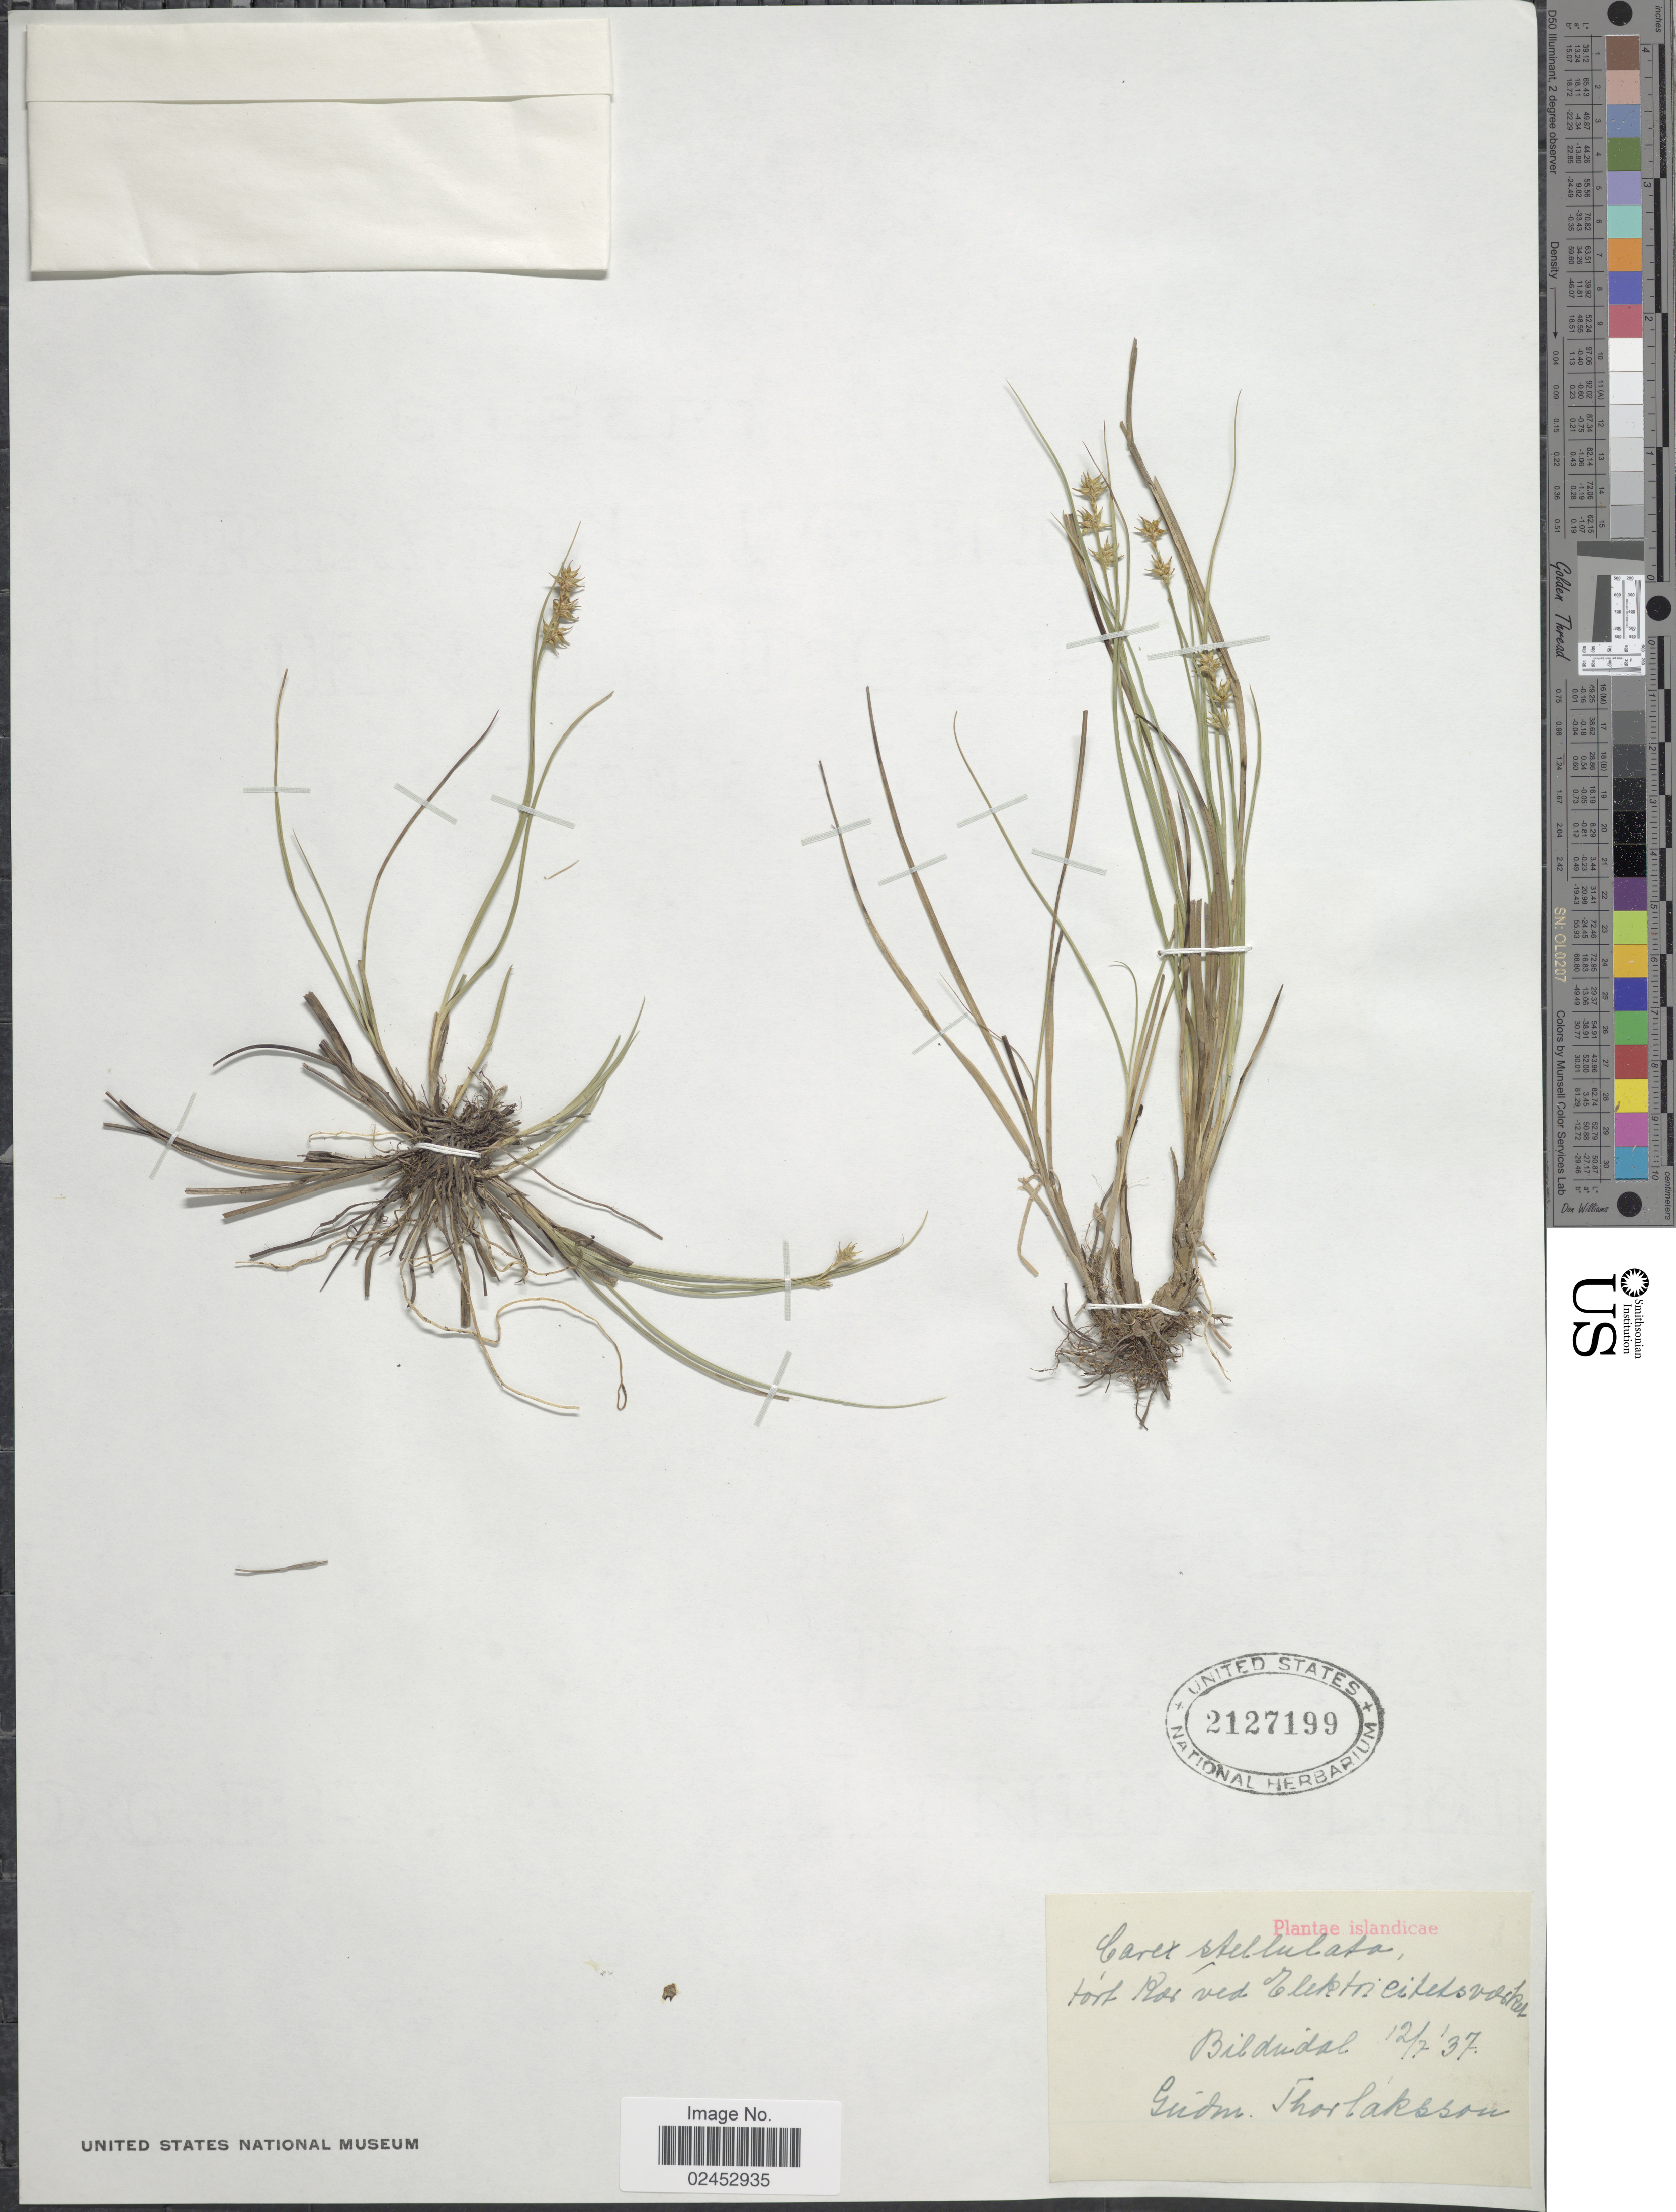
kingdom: Plantae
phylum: Tracheophyta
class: Liliopsida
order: Poales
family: Cyperaceae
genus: Carex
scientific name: Carex echinata subsp. echinata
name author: Murray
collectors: G. Thorlaksson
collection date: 1937-07-12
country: Iceland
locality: Bíldudal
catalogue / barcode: US 2127199